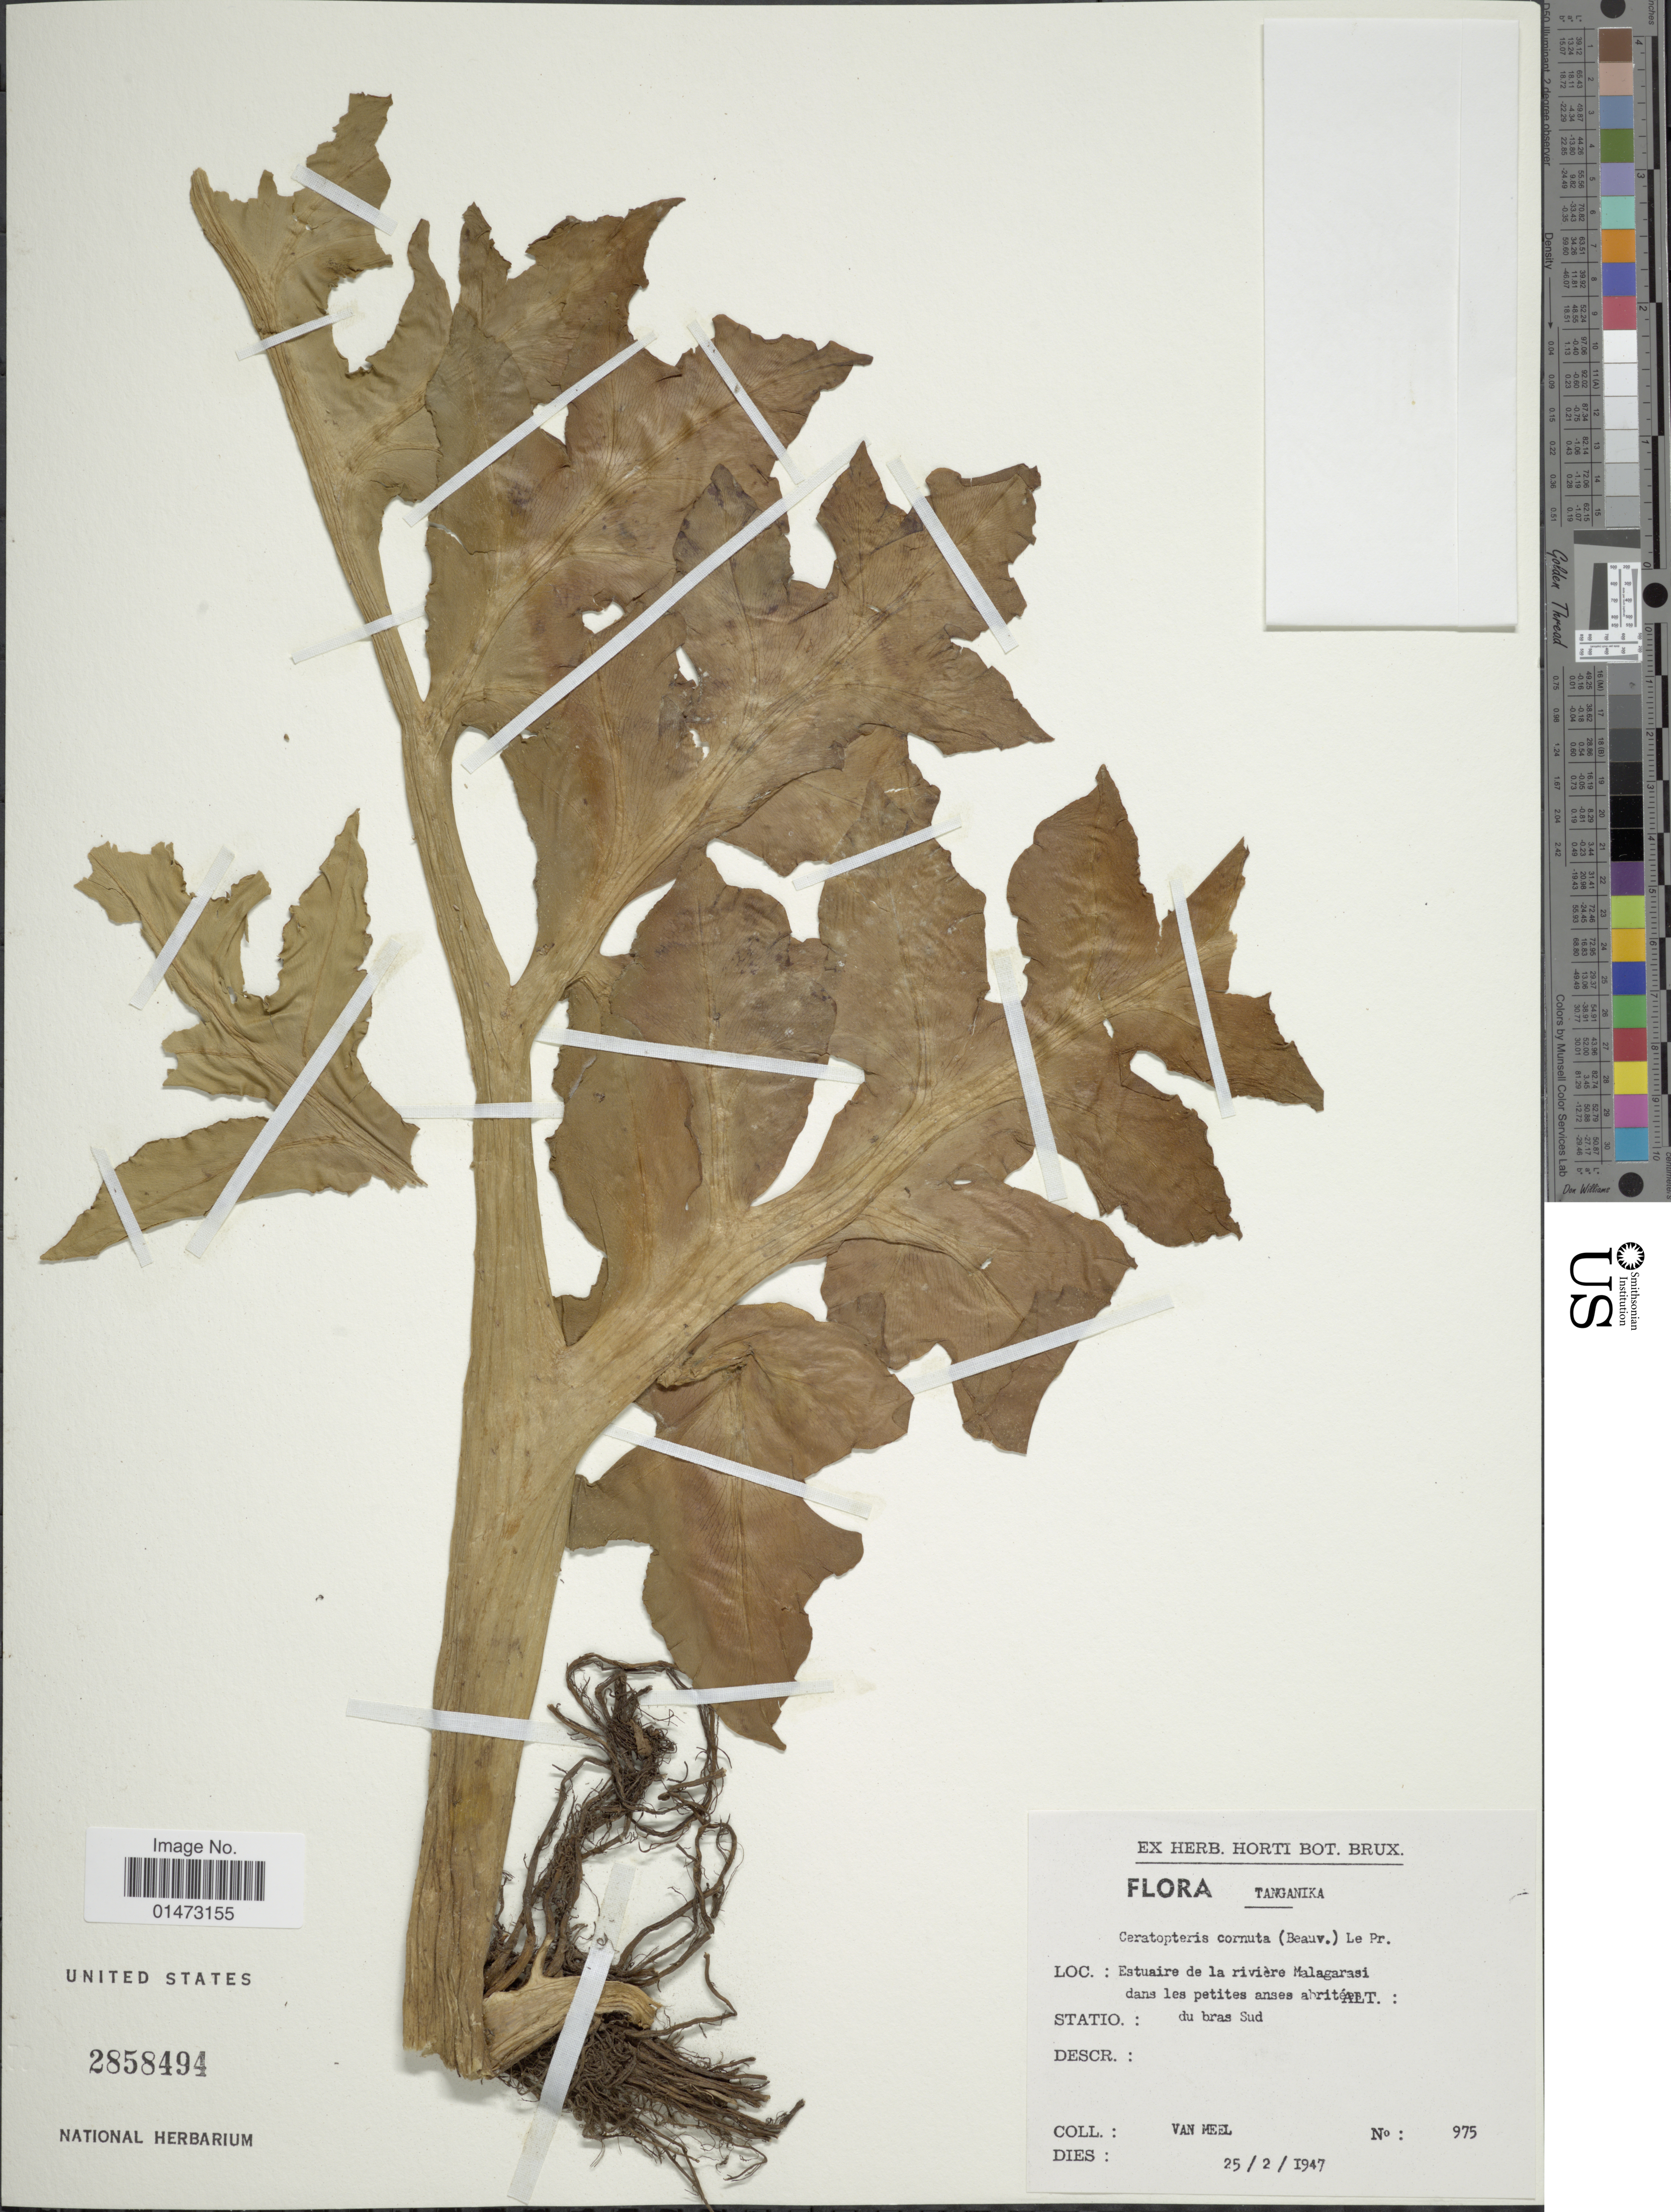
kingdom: Plantae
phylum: Tracheophyta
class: Polypodiopsida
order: Polypodiales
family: Pteridaceae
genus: Ceratopteris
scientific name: Ceratopteris cornuta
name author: (P. Beauv.) Le Prieur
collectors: Van Meel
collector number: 975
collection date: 1947-02-25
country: Tanzania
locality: Tanganyika. Estuaire de la rivière Malagarasi dans les petites anses abritée du bras Sud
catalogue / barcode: US 2858494